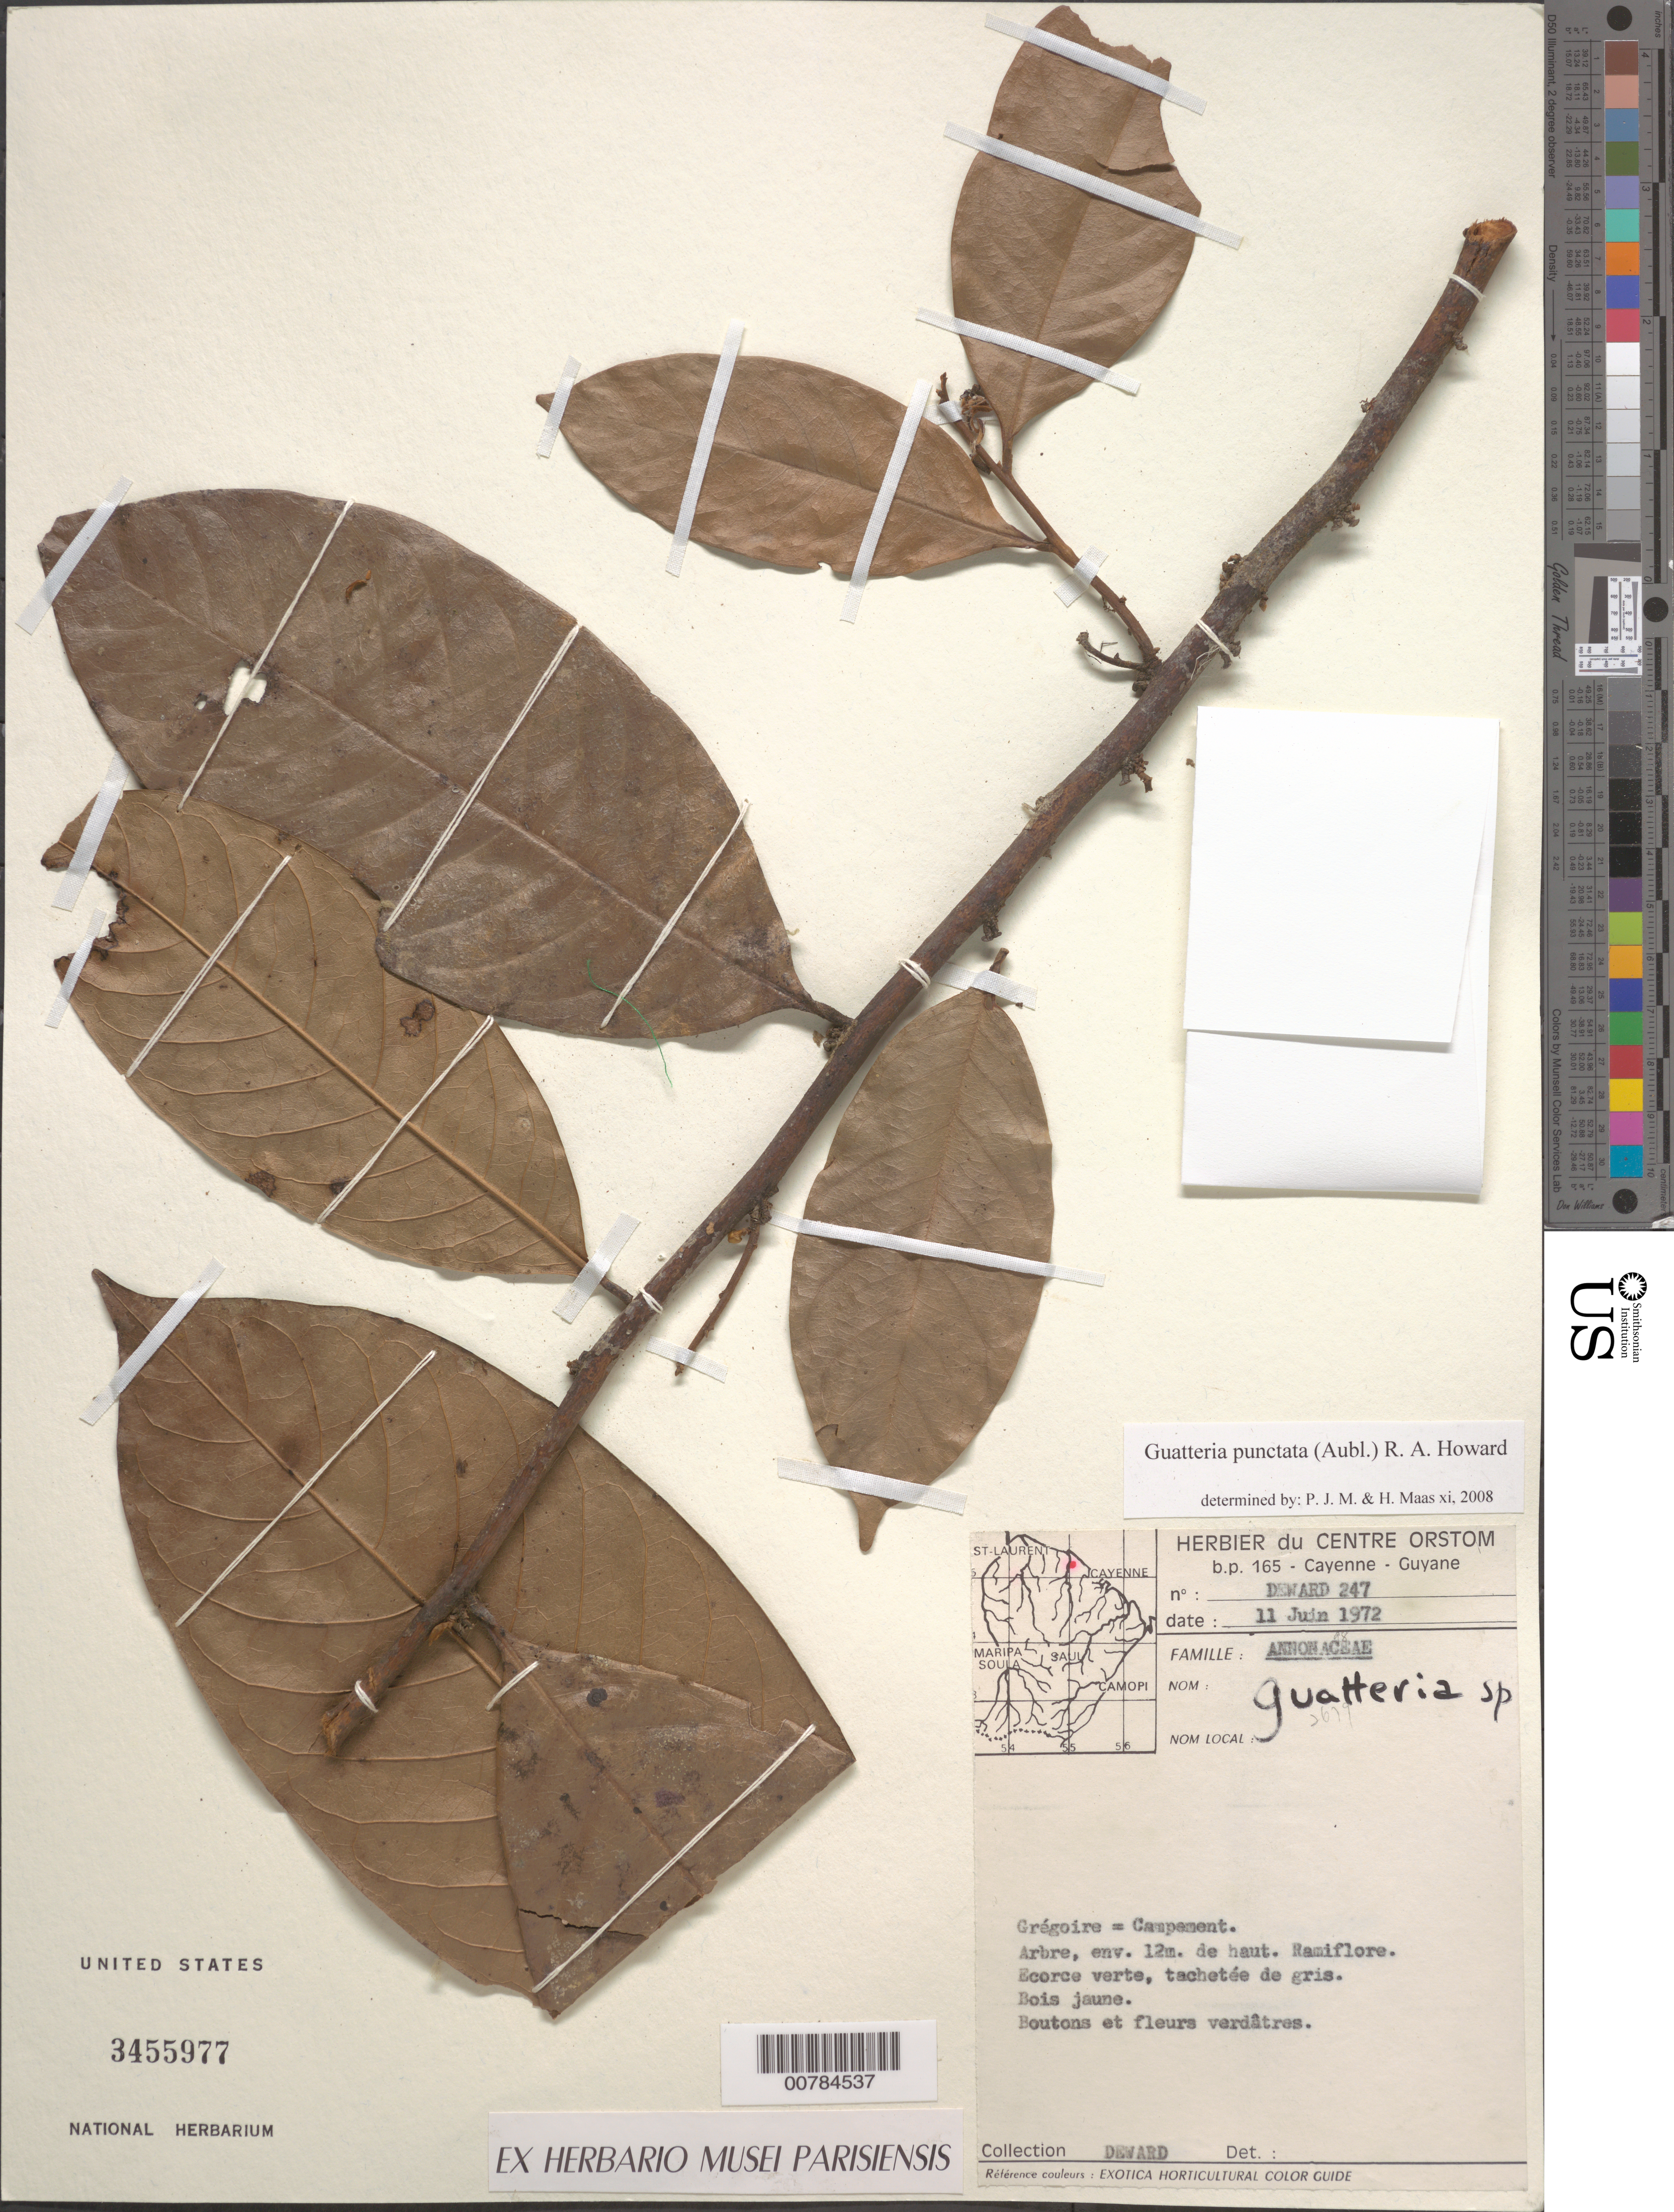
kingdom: Plantae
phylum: Tracheophyta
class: Magnoliopsida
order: Magnoliales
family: Annonaceae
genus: Guatteria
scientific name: Guatteria punctata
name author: (Aubl.) R.A. Howard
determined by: Maas, Paul J.; Maas, H.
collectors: G. Deward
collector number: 247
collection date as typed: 11-Jun-72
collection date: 1972-06-11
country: French Guiana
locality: Grégoire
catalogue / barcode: US 3455977